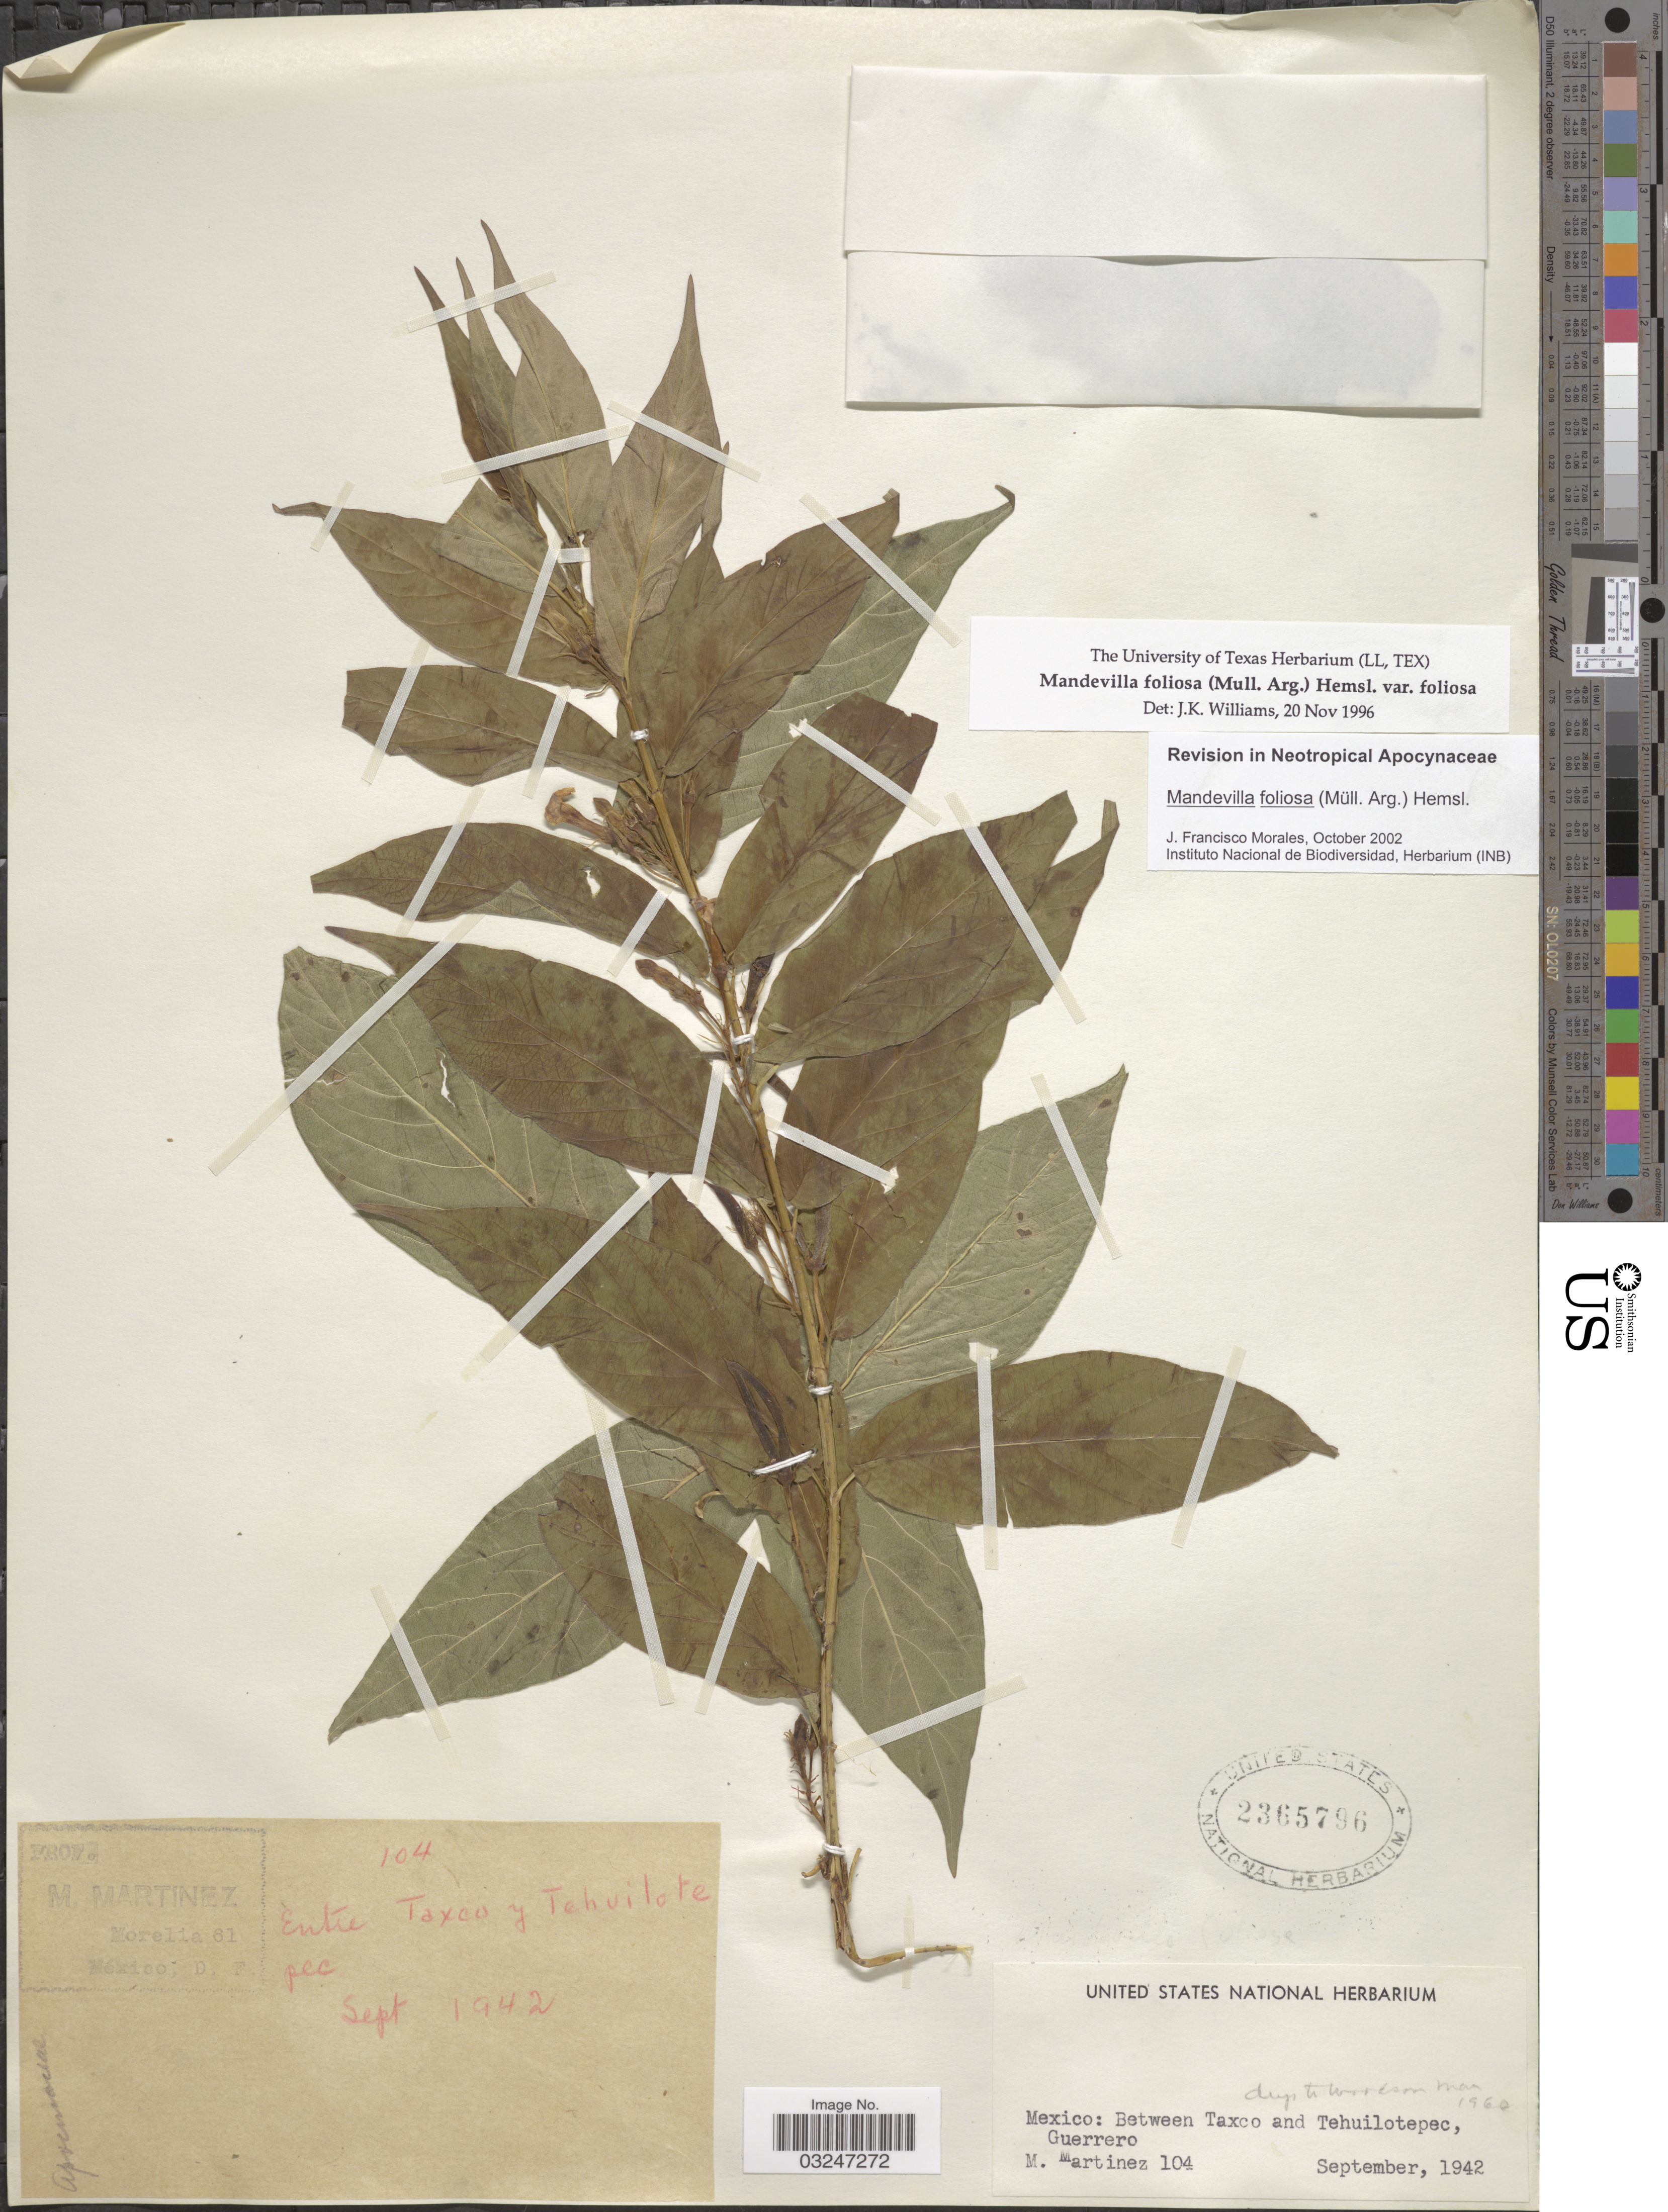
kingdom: Plantae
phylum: Tracheophyta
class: Magnoliopsida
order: Gentianales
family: Apocynaceae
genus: Mandevilla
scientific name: Mandevilla foliosa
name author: (Müll. Arg.) Hemsl.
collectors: M. Martínez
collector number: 104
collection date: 1942-09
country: Mexico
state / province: Guerrero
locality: Between Taxco and Tehuuilotepec.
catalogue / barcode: US 2365796